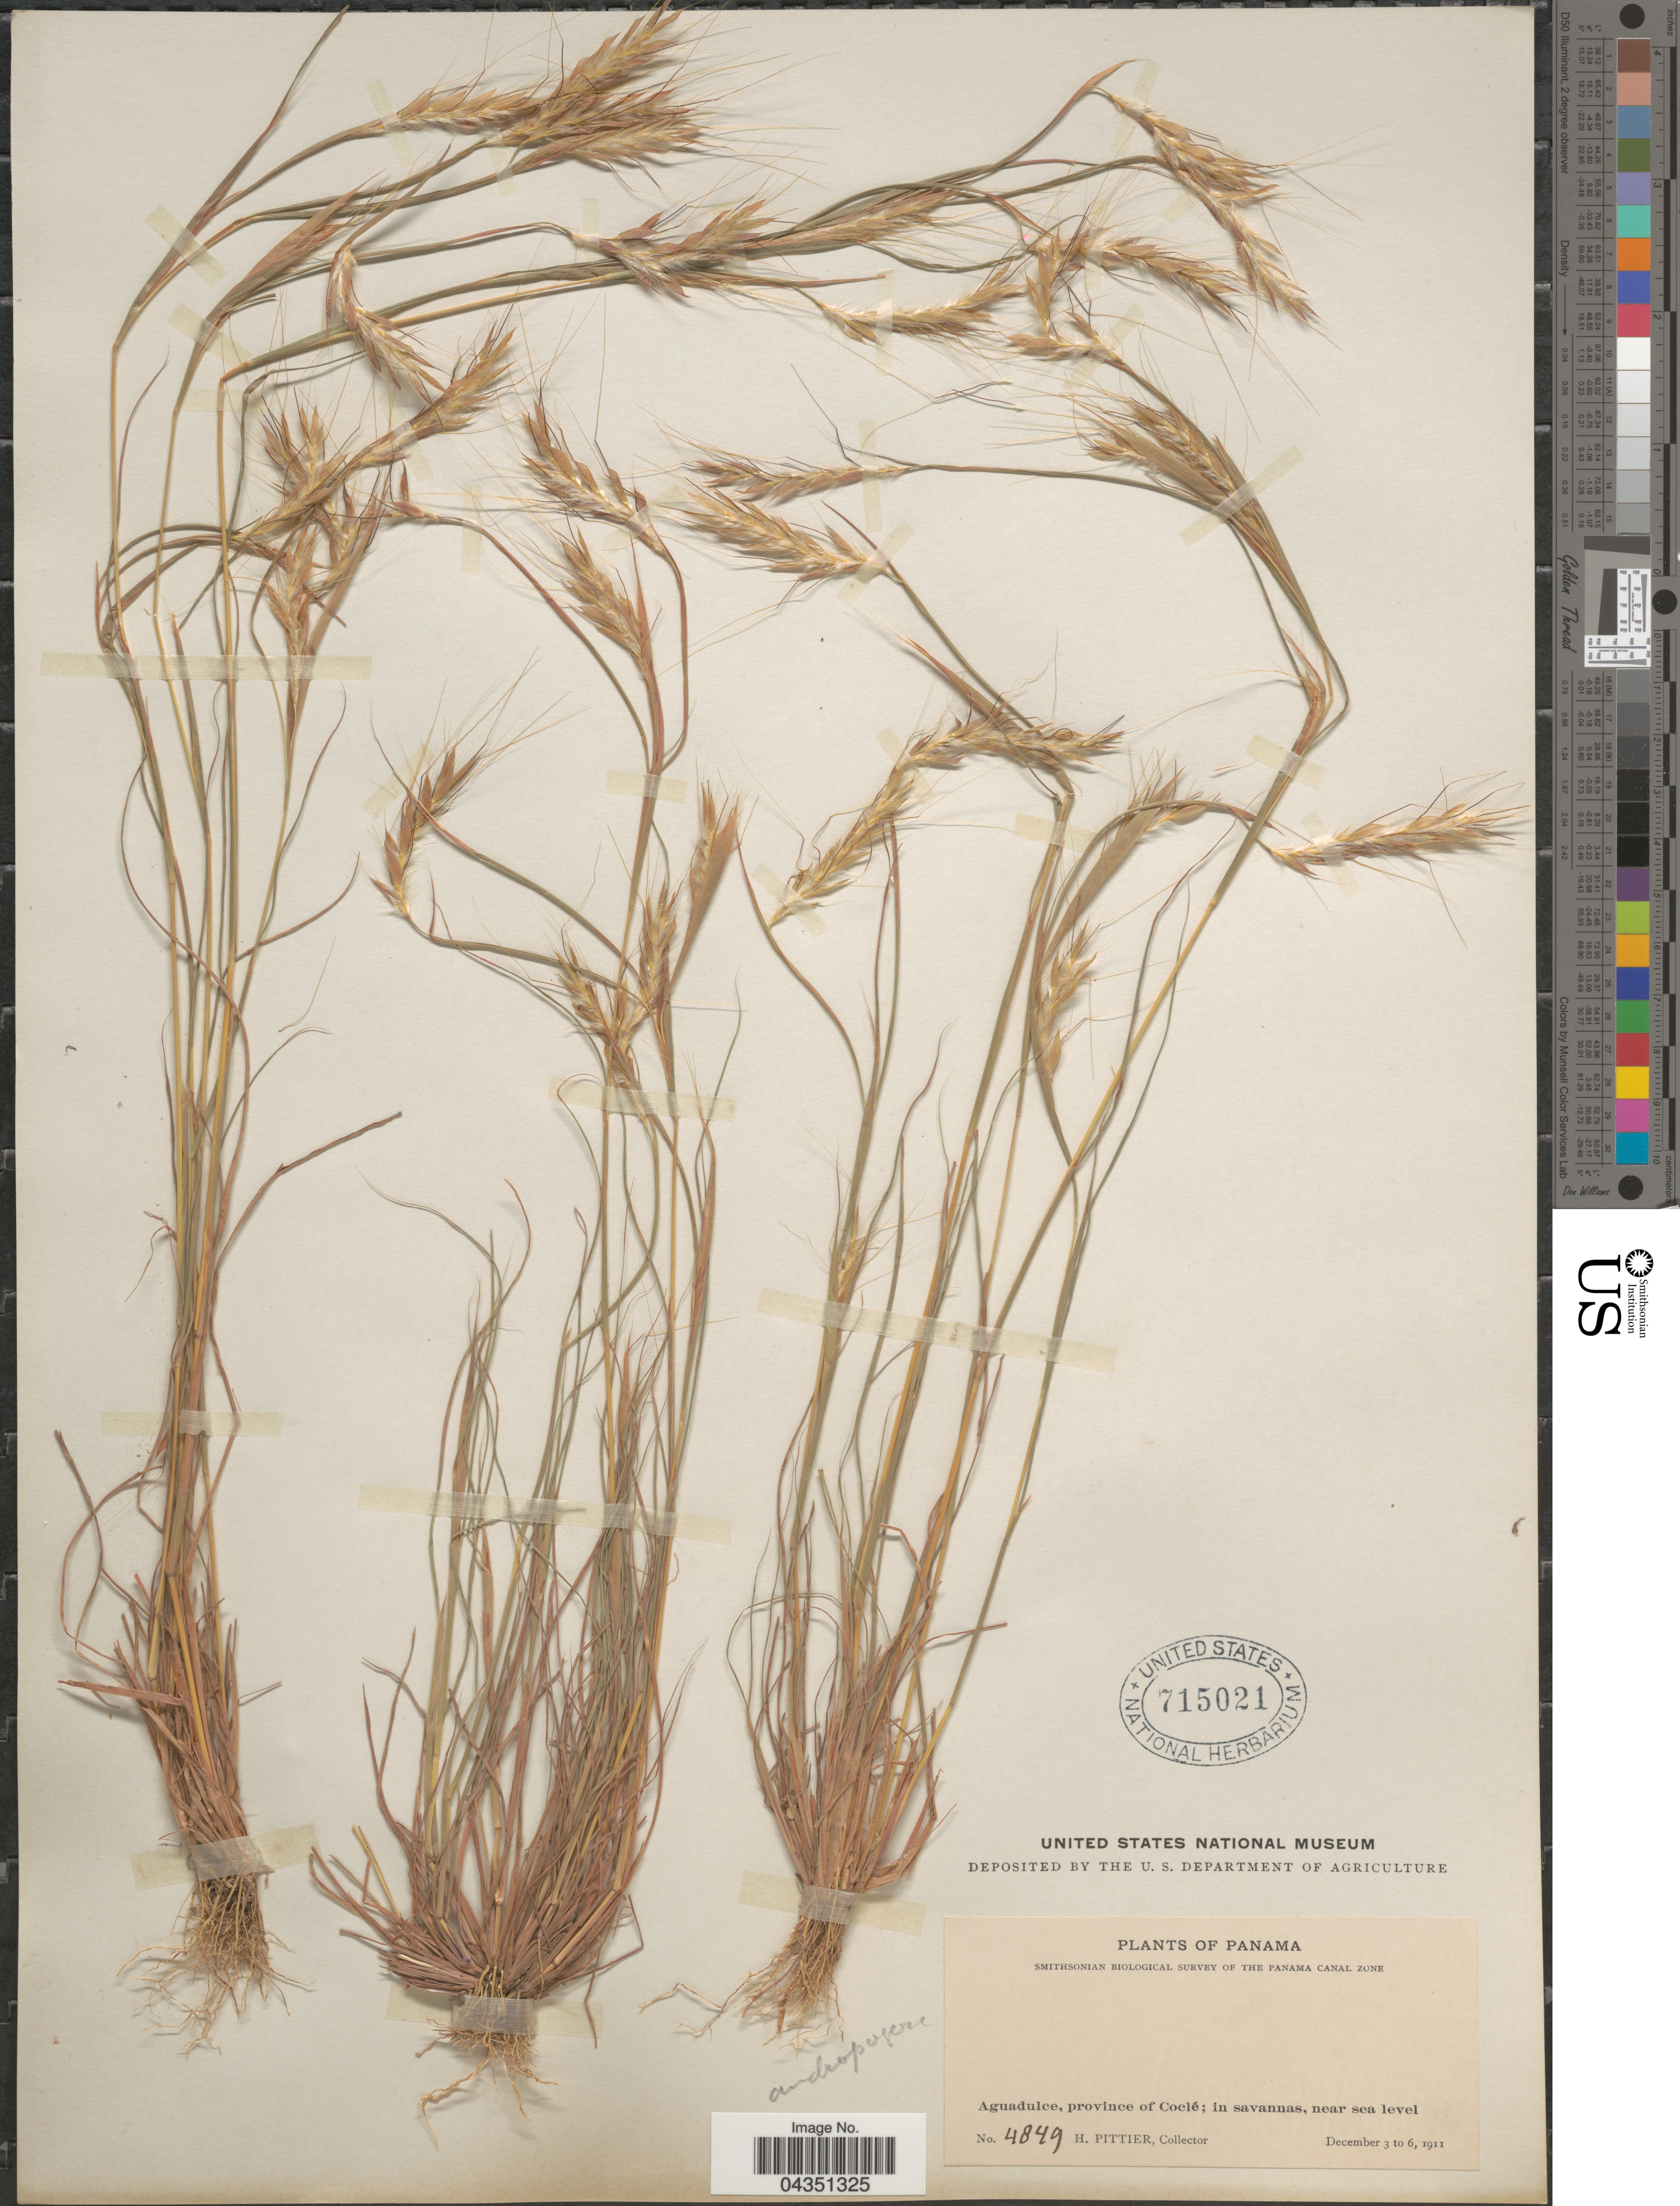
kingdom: Plantae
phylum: Tracheophyta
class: Liliopsida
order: Poales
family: Poaceae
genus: Diectomis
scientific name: Diectomis fastigiata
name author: (Sw.) P. Beauv.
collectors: H. F. Pittier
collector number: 4849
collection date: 1911-12-03/1911-12-06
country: Panama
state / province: Cocle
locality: Smithsonian Biological Survey of the Panama Canal Zone. Aguadulce; in savannas.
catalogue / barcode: US 715021